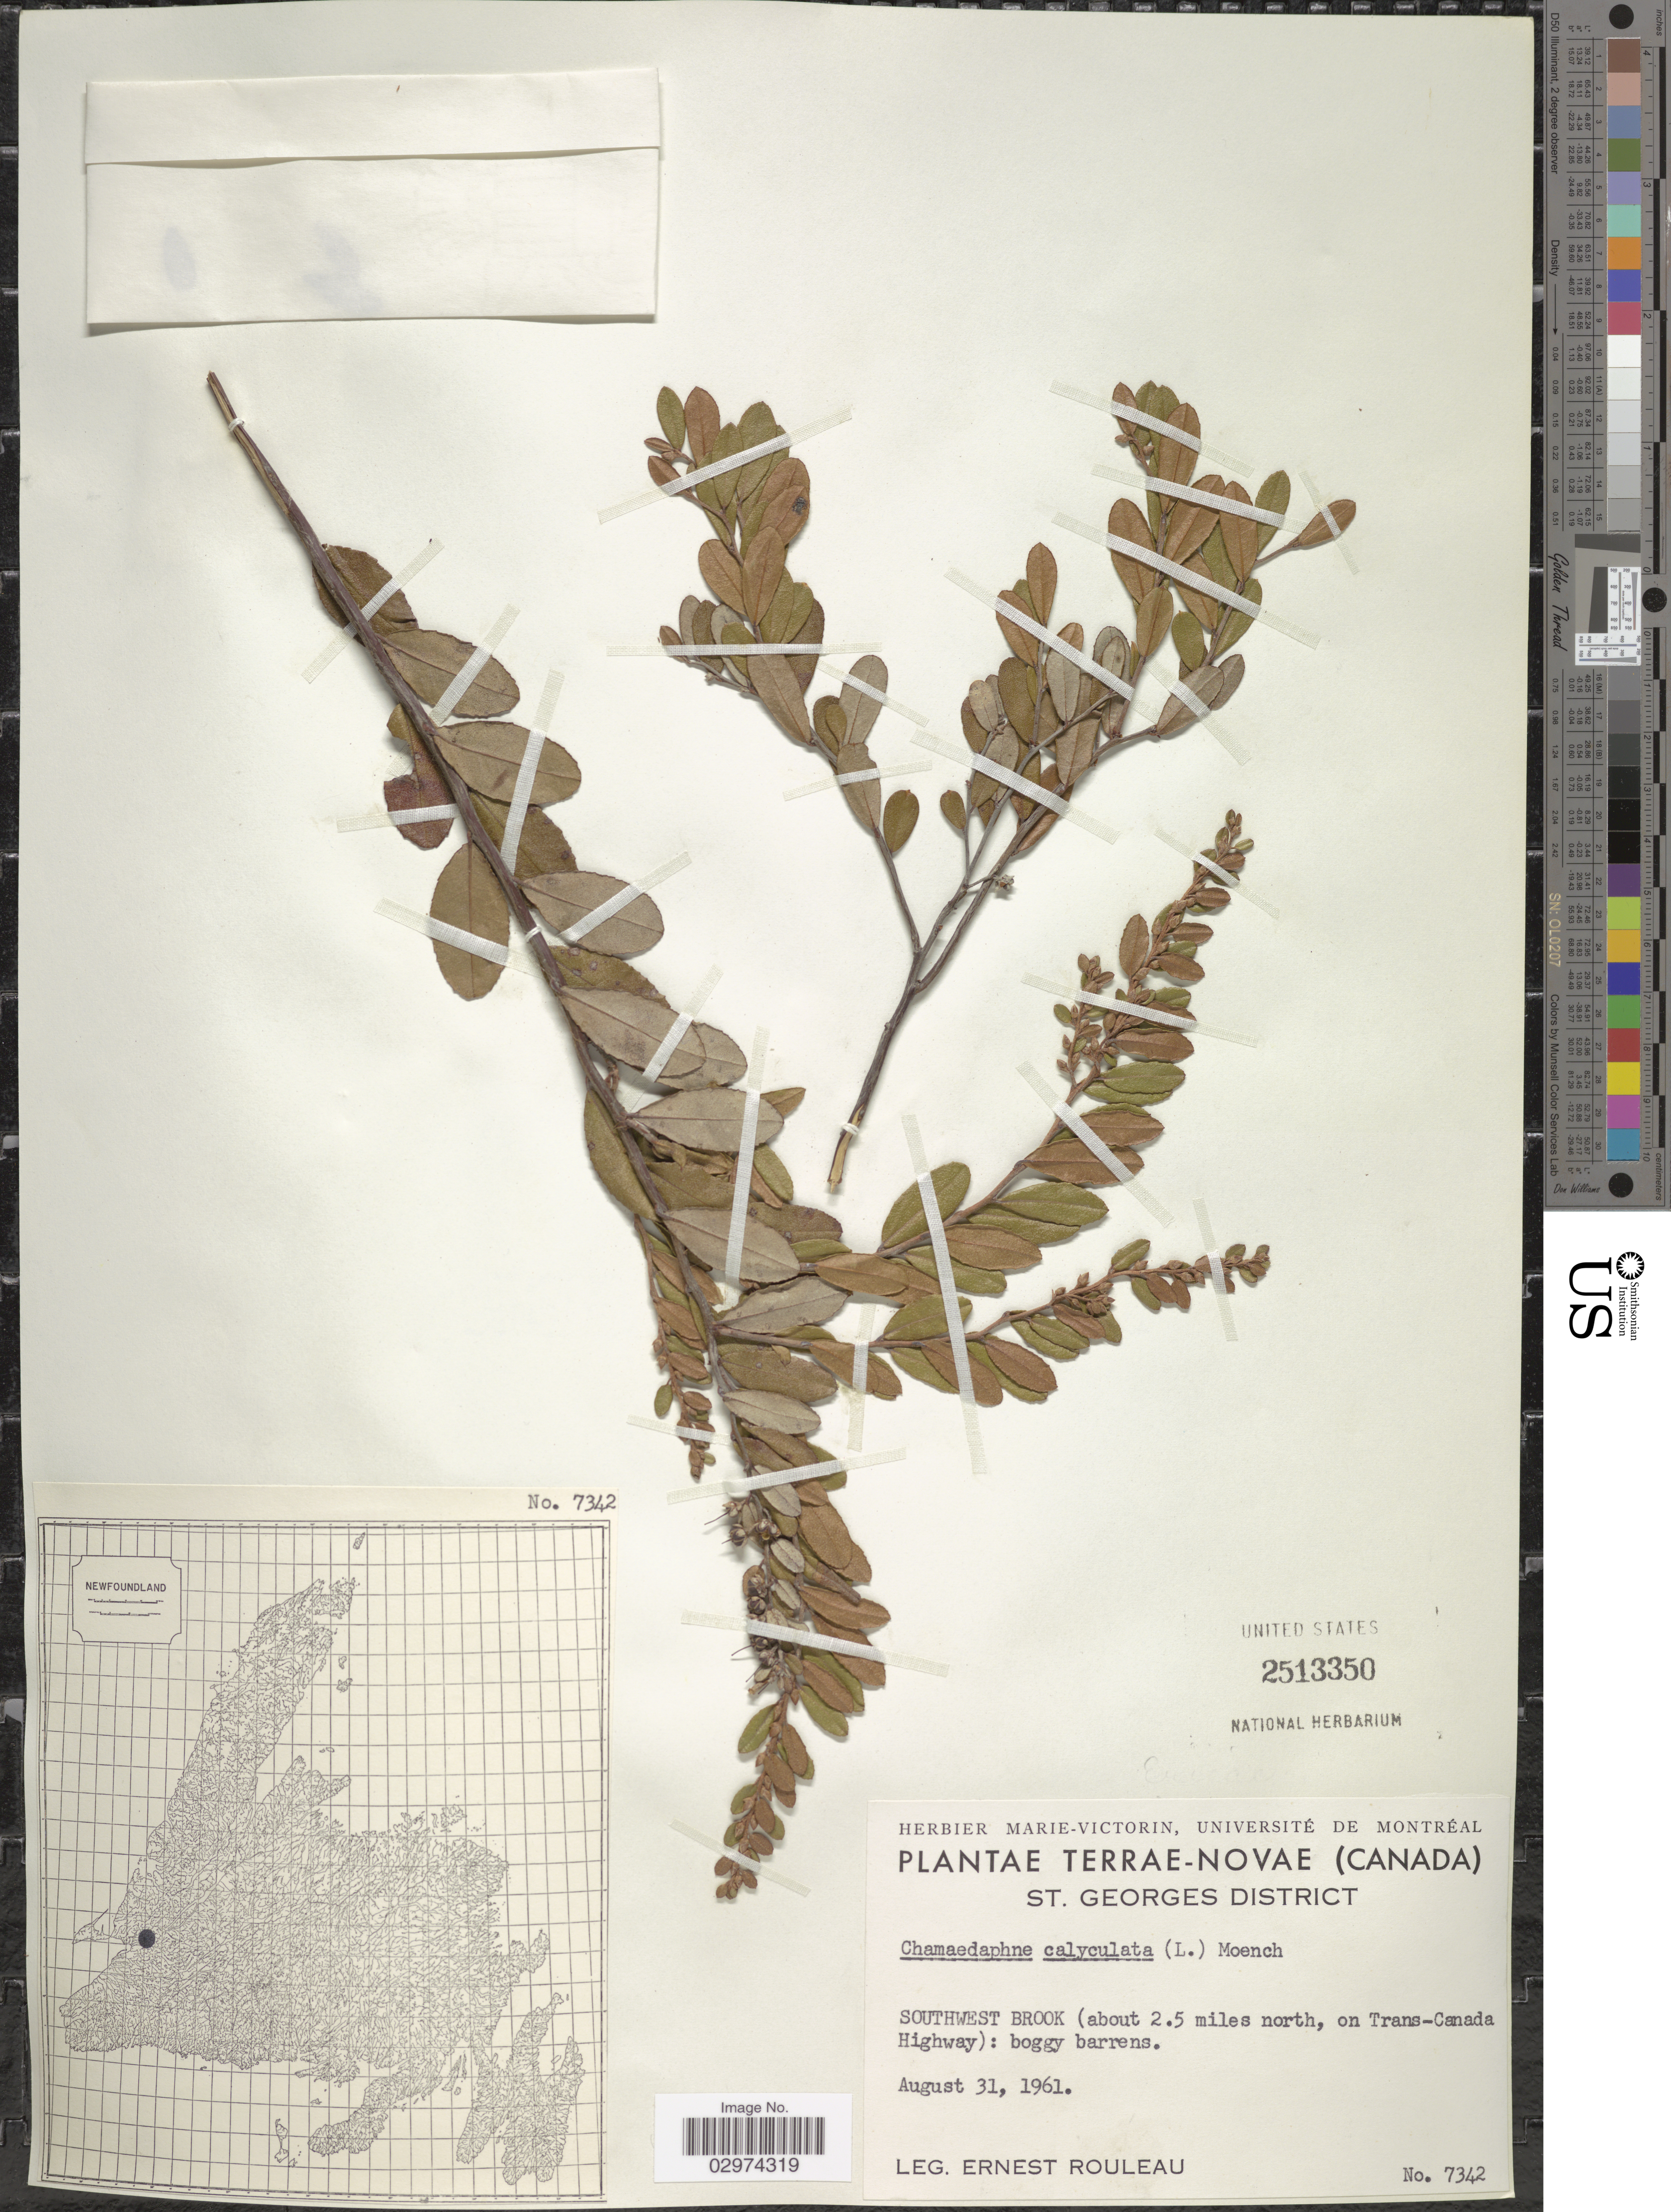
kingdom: Plantae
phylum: Tracheophyta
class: Magnoliopsida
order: Ericales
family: Ericaceae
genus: Chamaedaphne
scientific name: Chamaedaphne calyculata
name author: (L.) Moench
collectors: J. Rouleau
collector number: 7342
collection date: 1961-08-31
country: Canada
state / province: Newfoundland and Labrador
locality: Terrae-Novae. St. Georges District. Southwest Brook (about 2.5 miles north, on Trans-Canada Highway).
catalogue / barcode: US 2513350